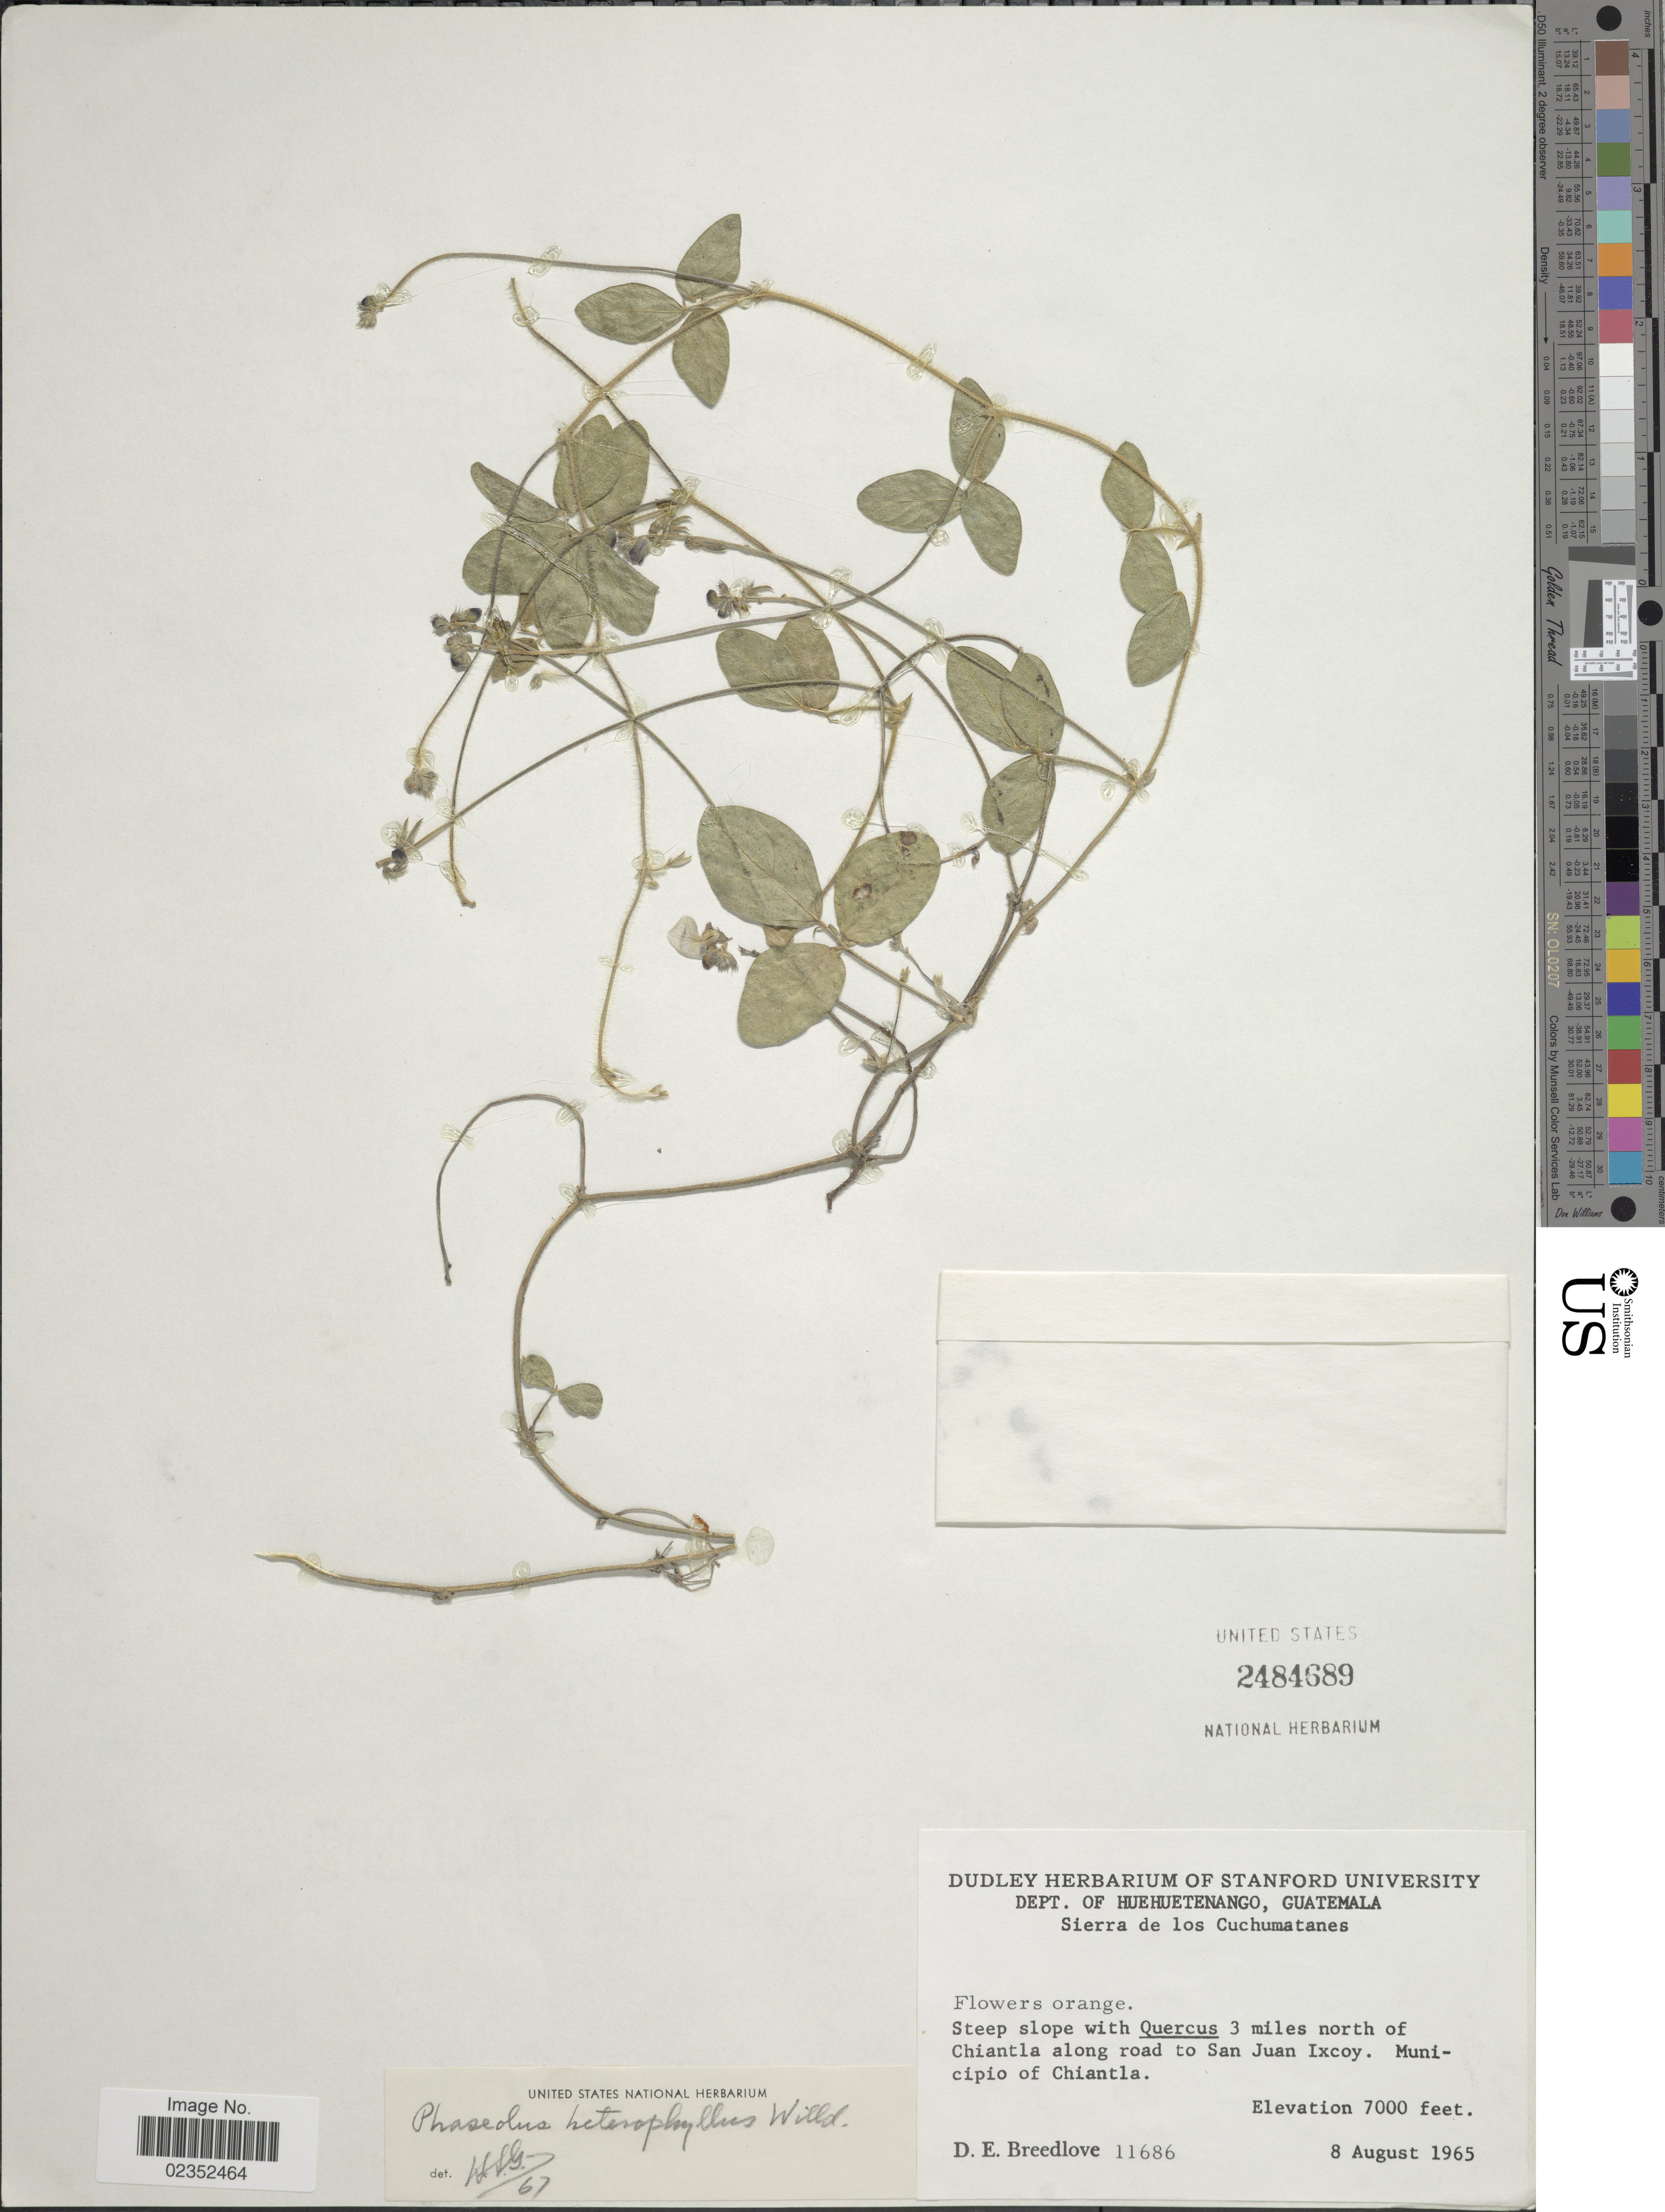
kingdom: Plantae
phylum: Tracheophyta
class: Magnoliopsida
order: Fabales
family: Fabaceae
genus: Macroptilium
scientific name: Macroptilium gibbosifolium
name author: (Ortega) A. Delgado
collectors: D. E. Breedlove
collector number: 11686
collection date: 1965-08-08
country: Guatemala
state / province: Huehuetenango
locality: Sierra de los Cuchumatanes. 3 miles nort of Chiantla along road to San Juan Ixcoy. Municipio of Chiantla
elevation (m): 2134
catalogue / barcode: US 2484689